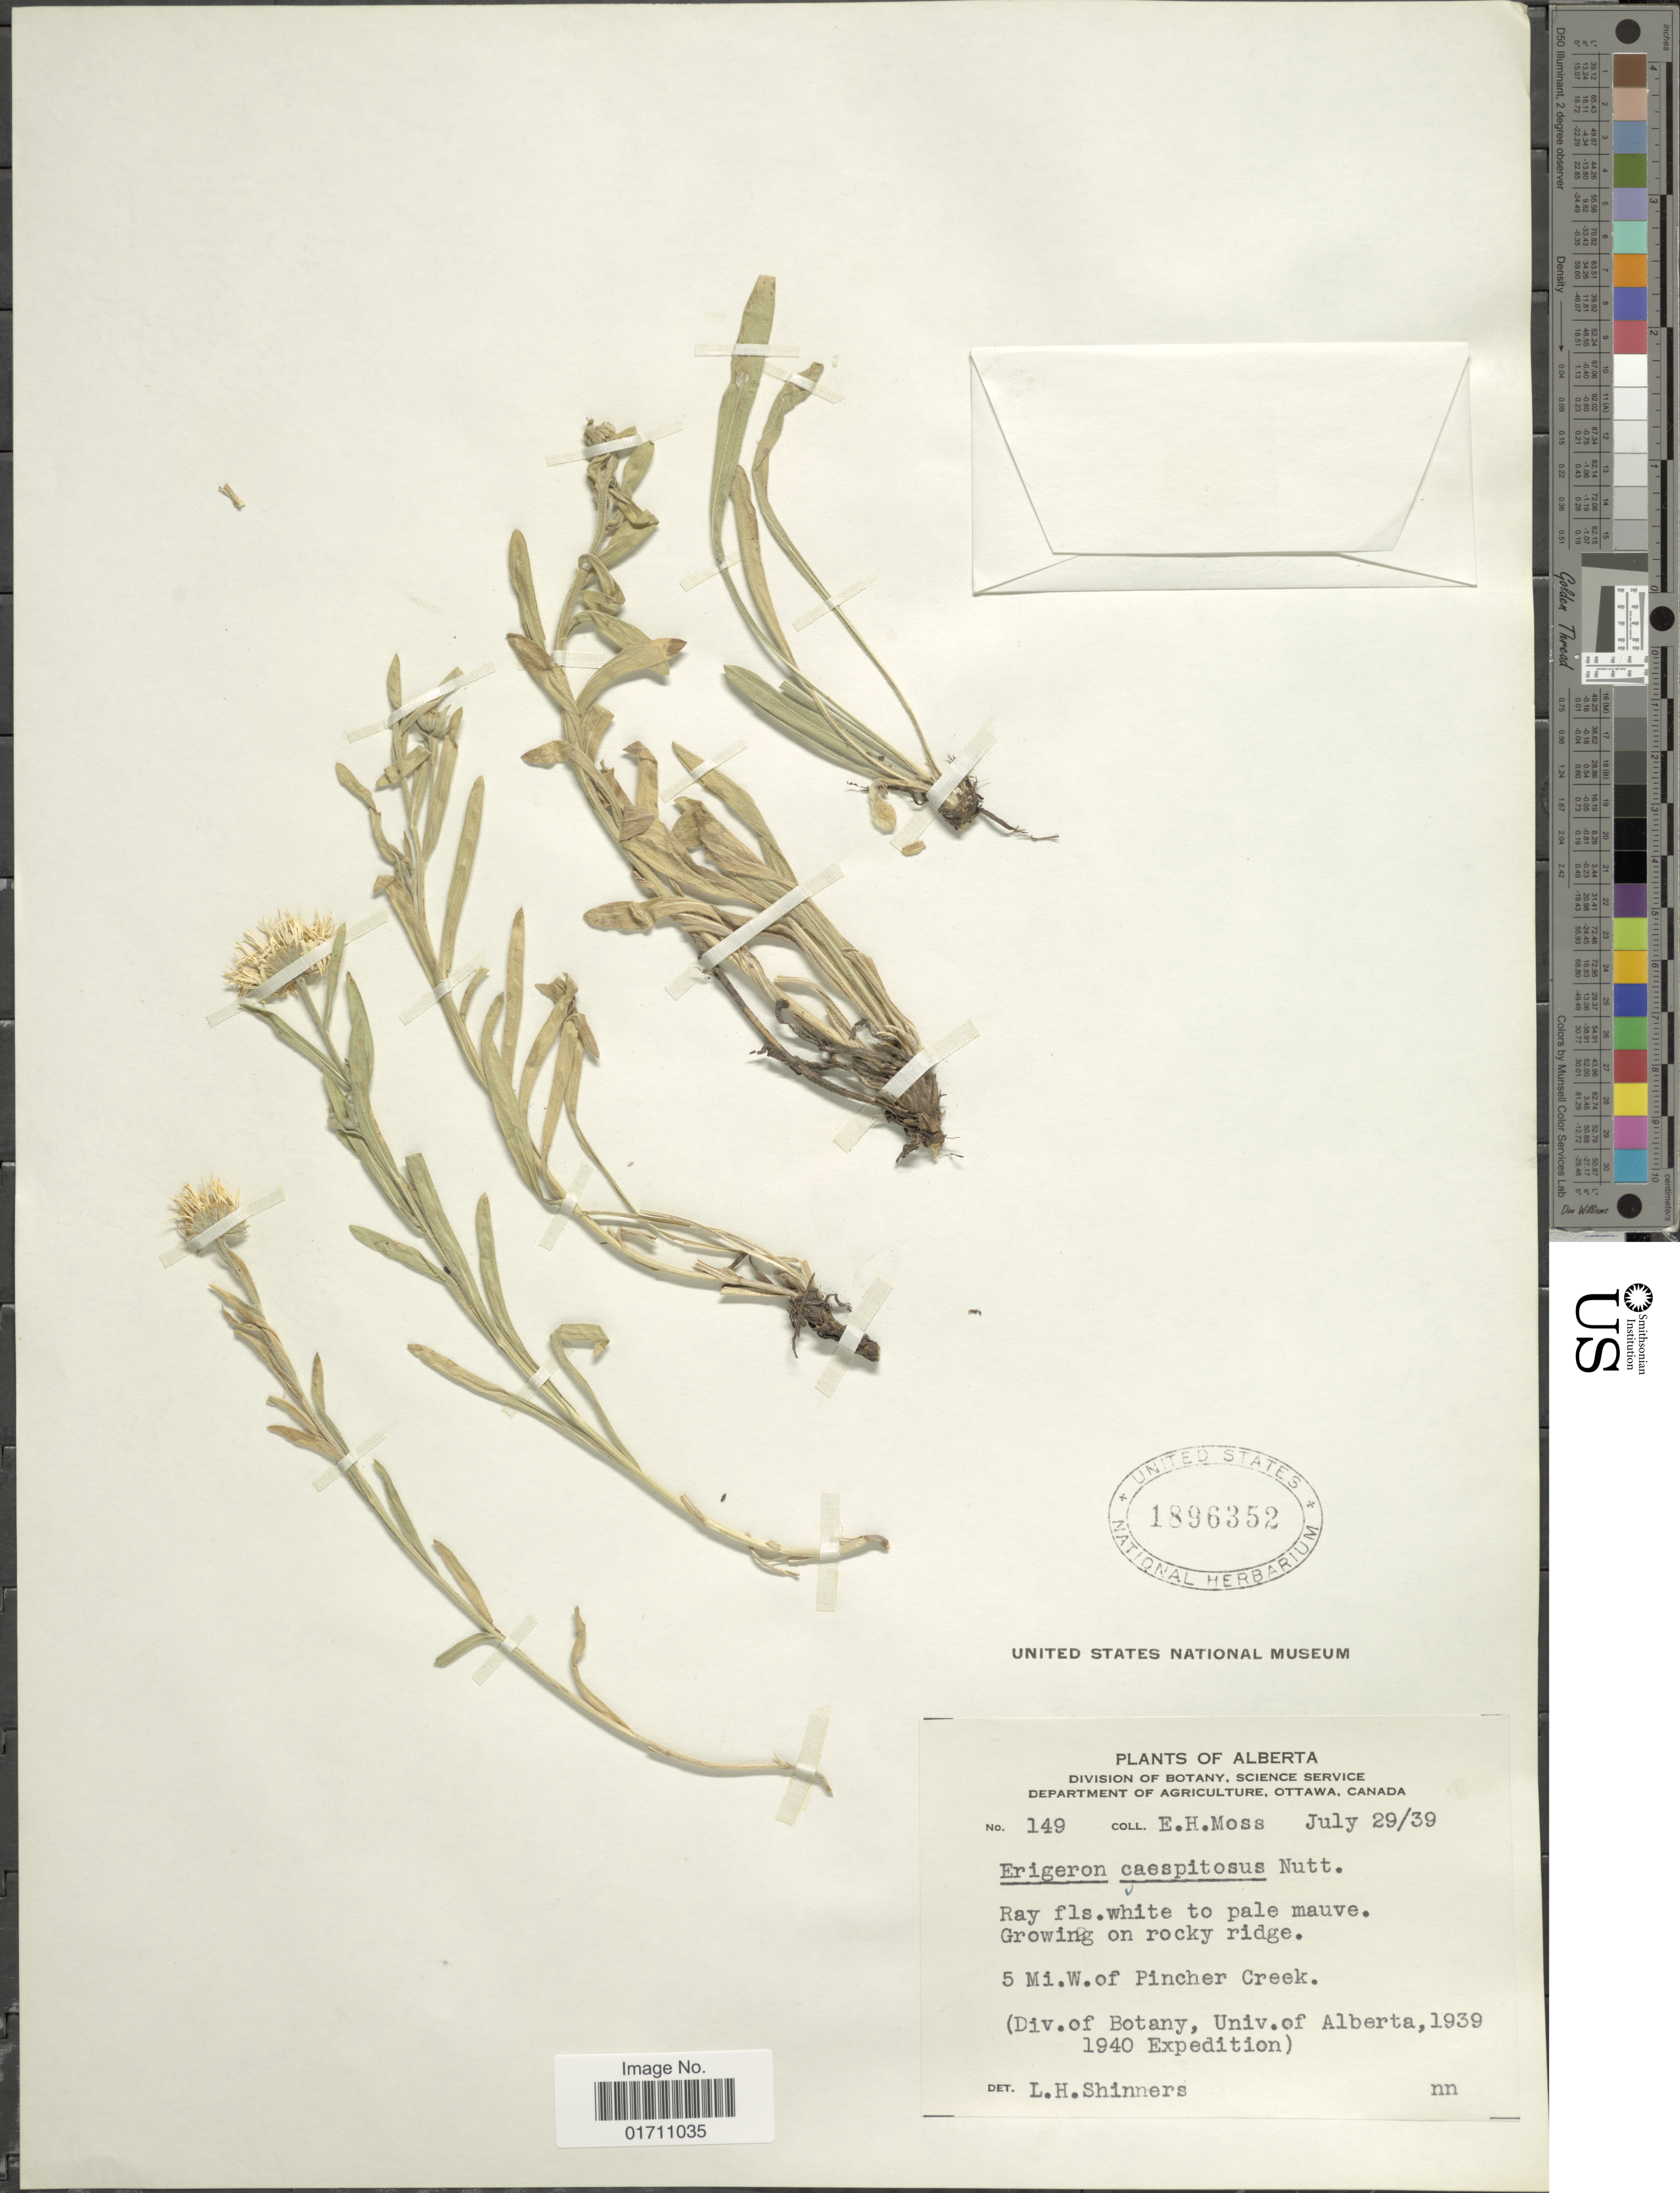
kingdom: Plantae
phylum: Tracheophyta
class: Magnoliopsida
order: Asterales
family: Asteraceae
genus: Erigeron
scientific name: Erigeron caespitosus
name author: Nutt.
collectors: E. Moss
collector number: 149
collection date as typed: Transcribed d/m/y: 29/7/39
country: Canada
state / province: Alberta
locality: Growing on rocky ridge. 5 mi. W. of Pincher Creek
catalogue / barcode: US 1896352